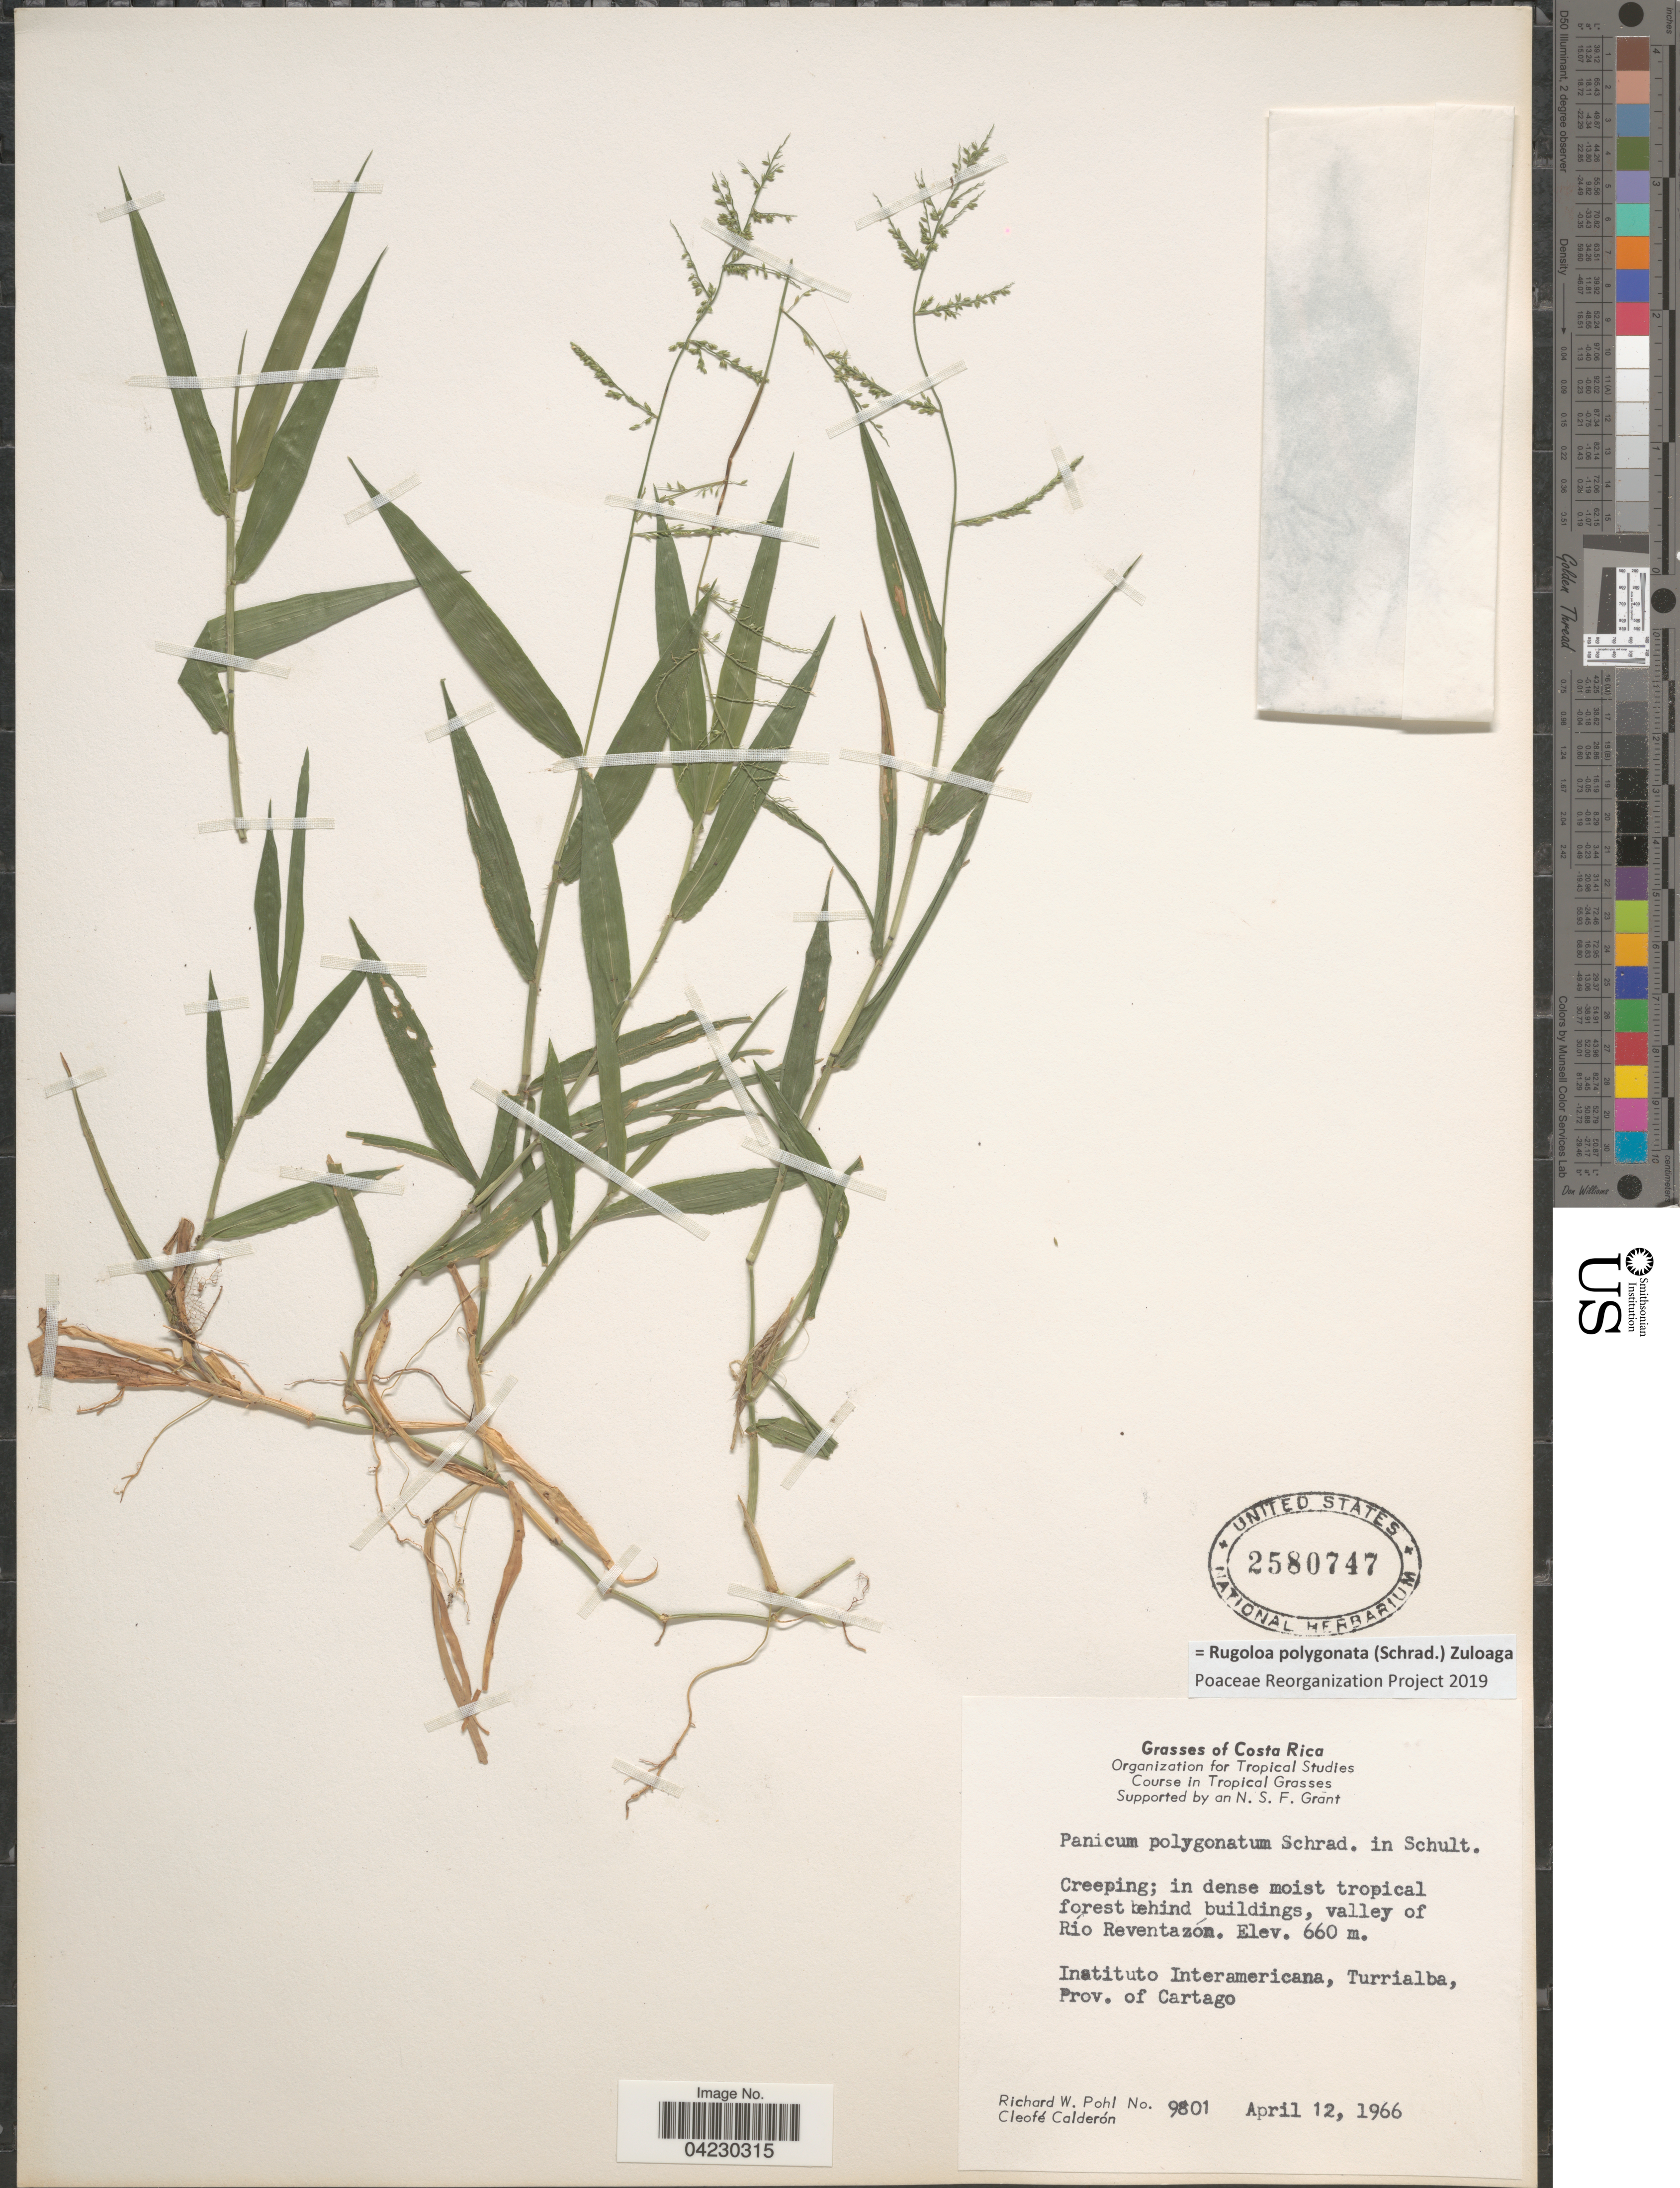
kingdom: Plantae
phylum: Tracheophyta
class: Liliopsida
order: Poales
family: Poaceae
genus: Rugoloa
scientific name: Rugoloa polygonata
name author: (Schrad.) Zuloaga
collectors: R. W. Pohl & C. E. Calderón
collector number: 9801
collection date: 1966-04-12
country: Costa Rica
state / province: Cartago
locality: In dense moist tropical forest behind buildings, valley of Río Reventazón. Instituto Interamericana, Turrialba.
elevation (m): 660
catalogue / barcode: US 2580747